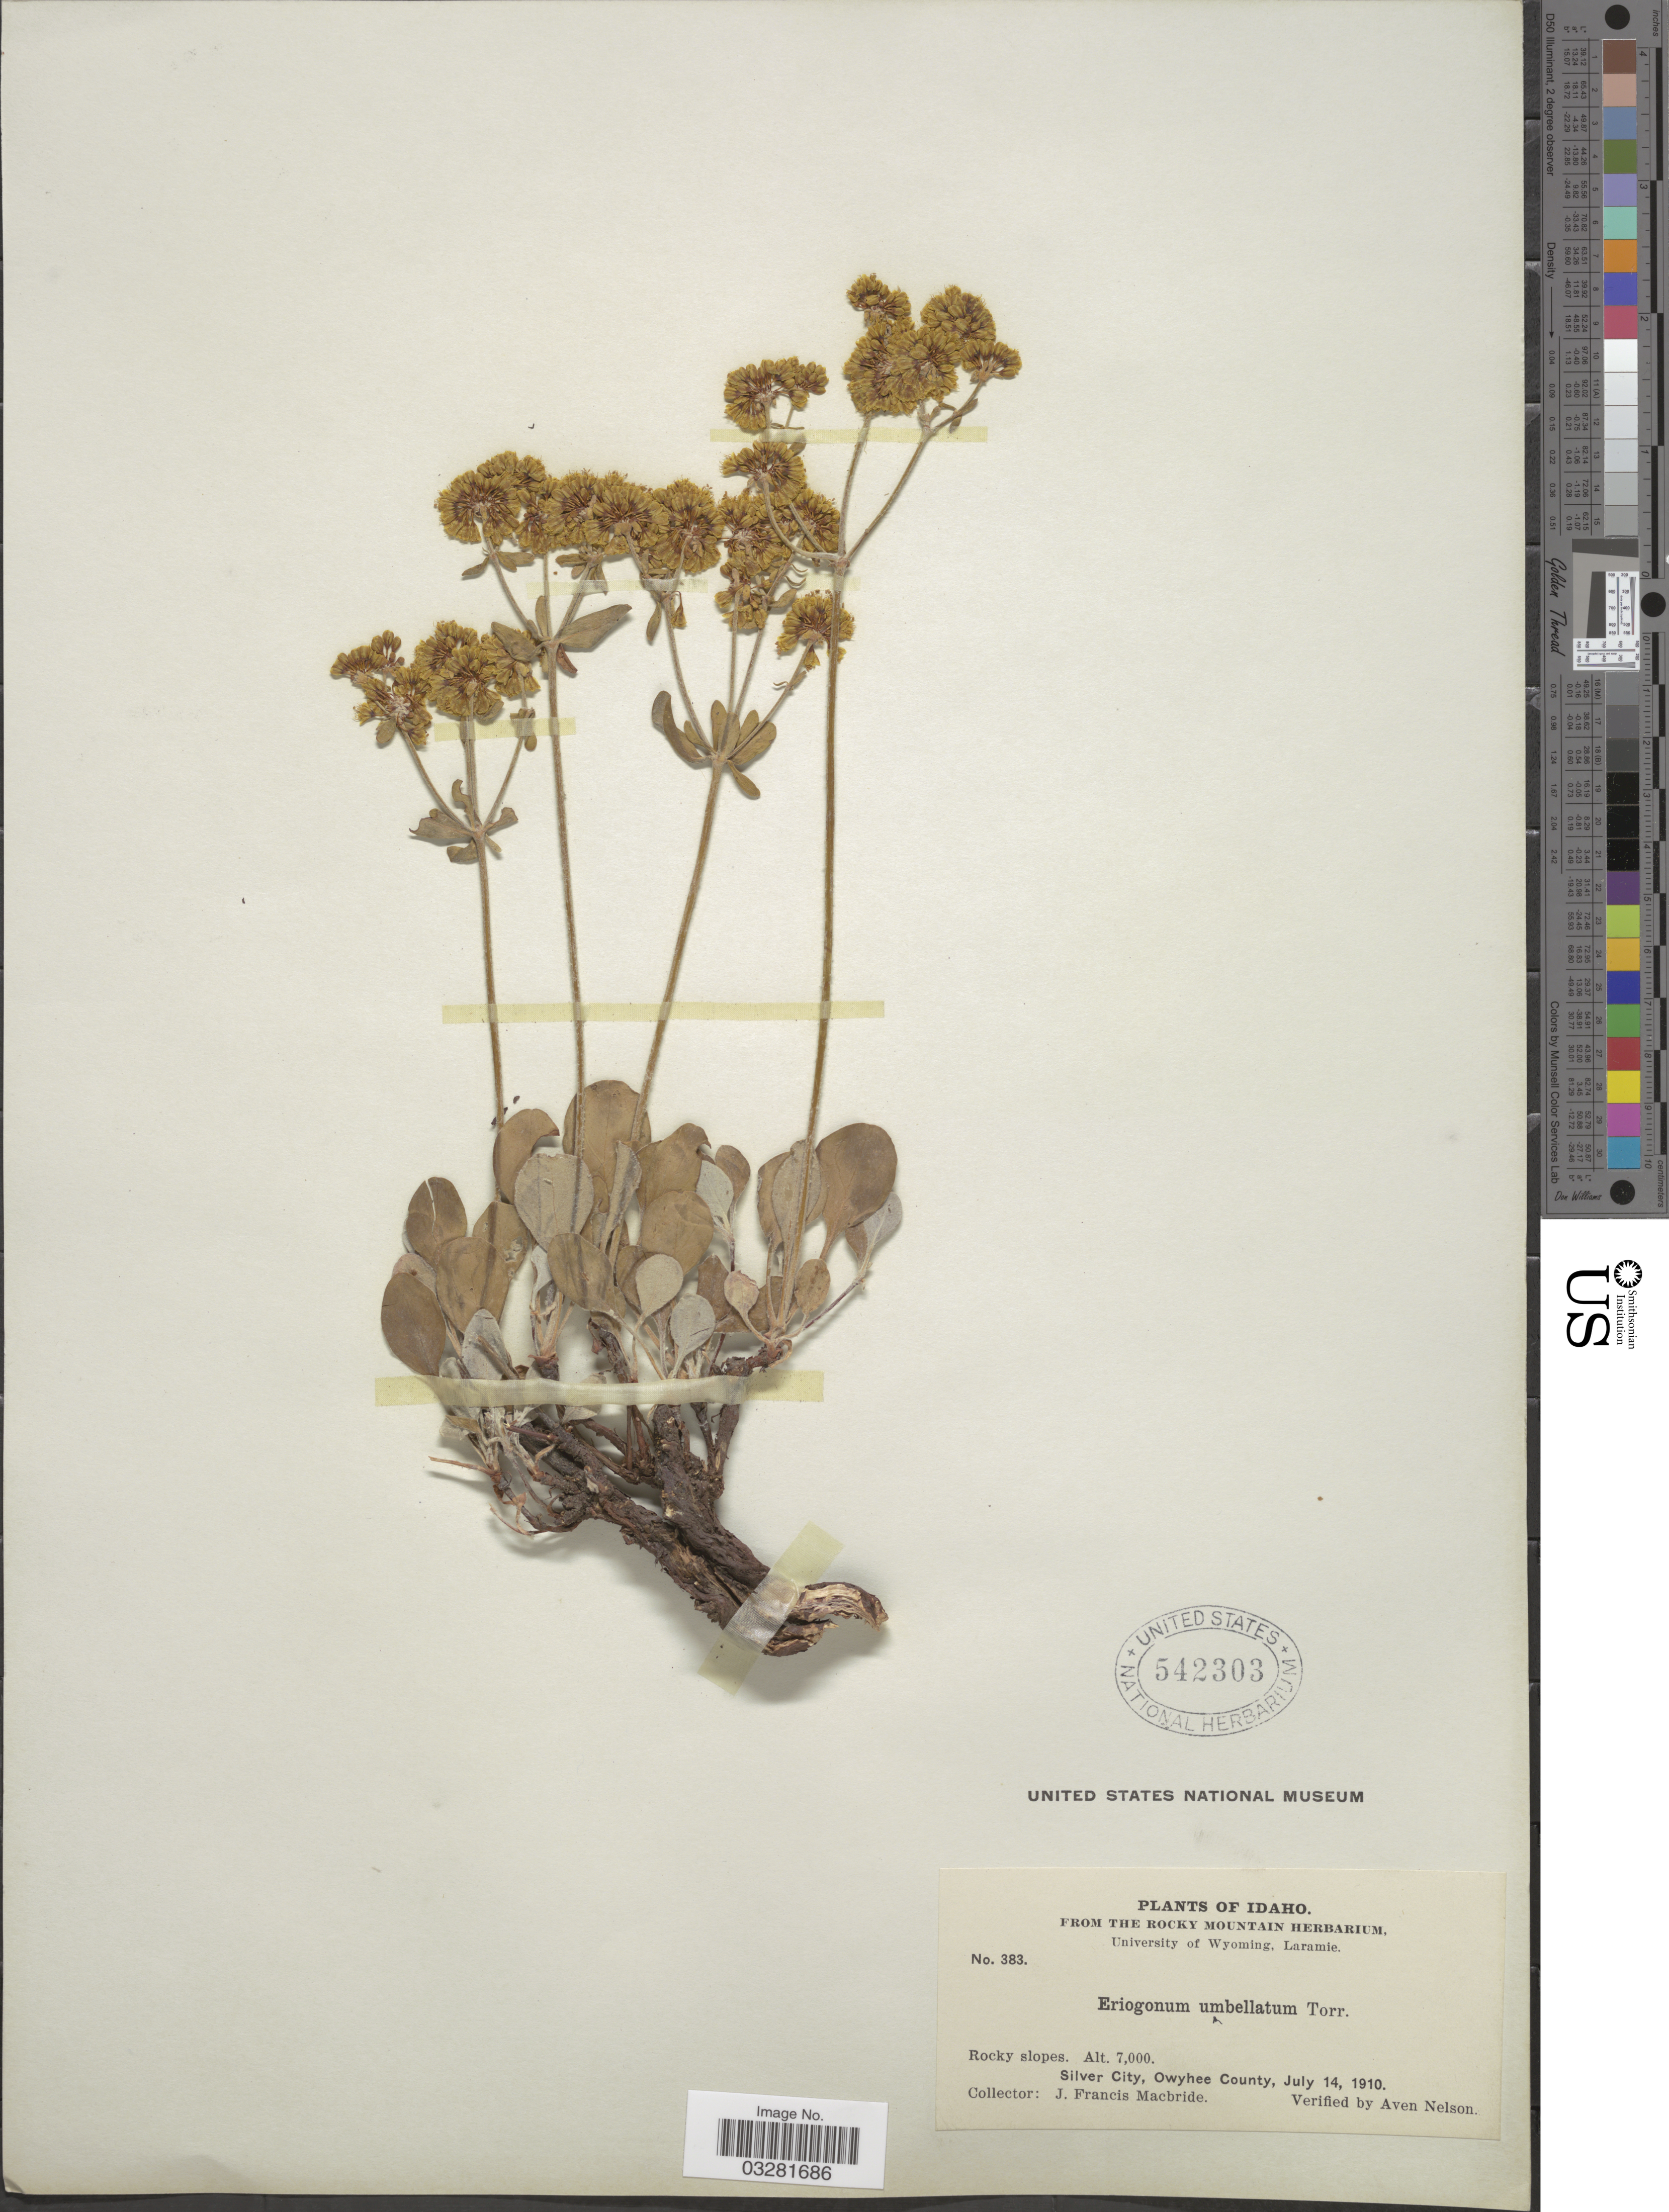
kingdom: Plantae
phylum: Tracheophyta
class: Magnoliopsida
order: Caryophyllales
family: Polygonaceae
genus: Eriogonum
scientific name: Eriogonum umbellatum var. stellatum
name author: (Benth.) M.E. Jones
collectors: J. F. Macbride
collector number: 383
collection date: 1910-07-14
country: United States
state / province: Idaho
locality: Silver City, Owyhee County.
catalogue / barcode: US 542303